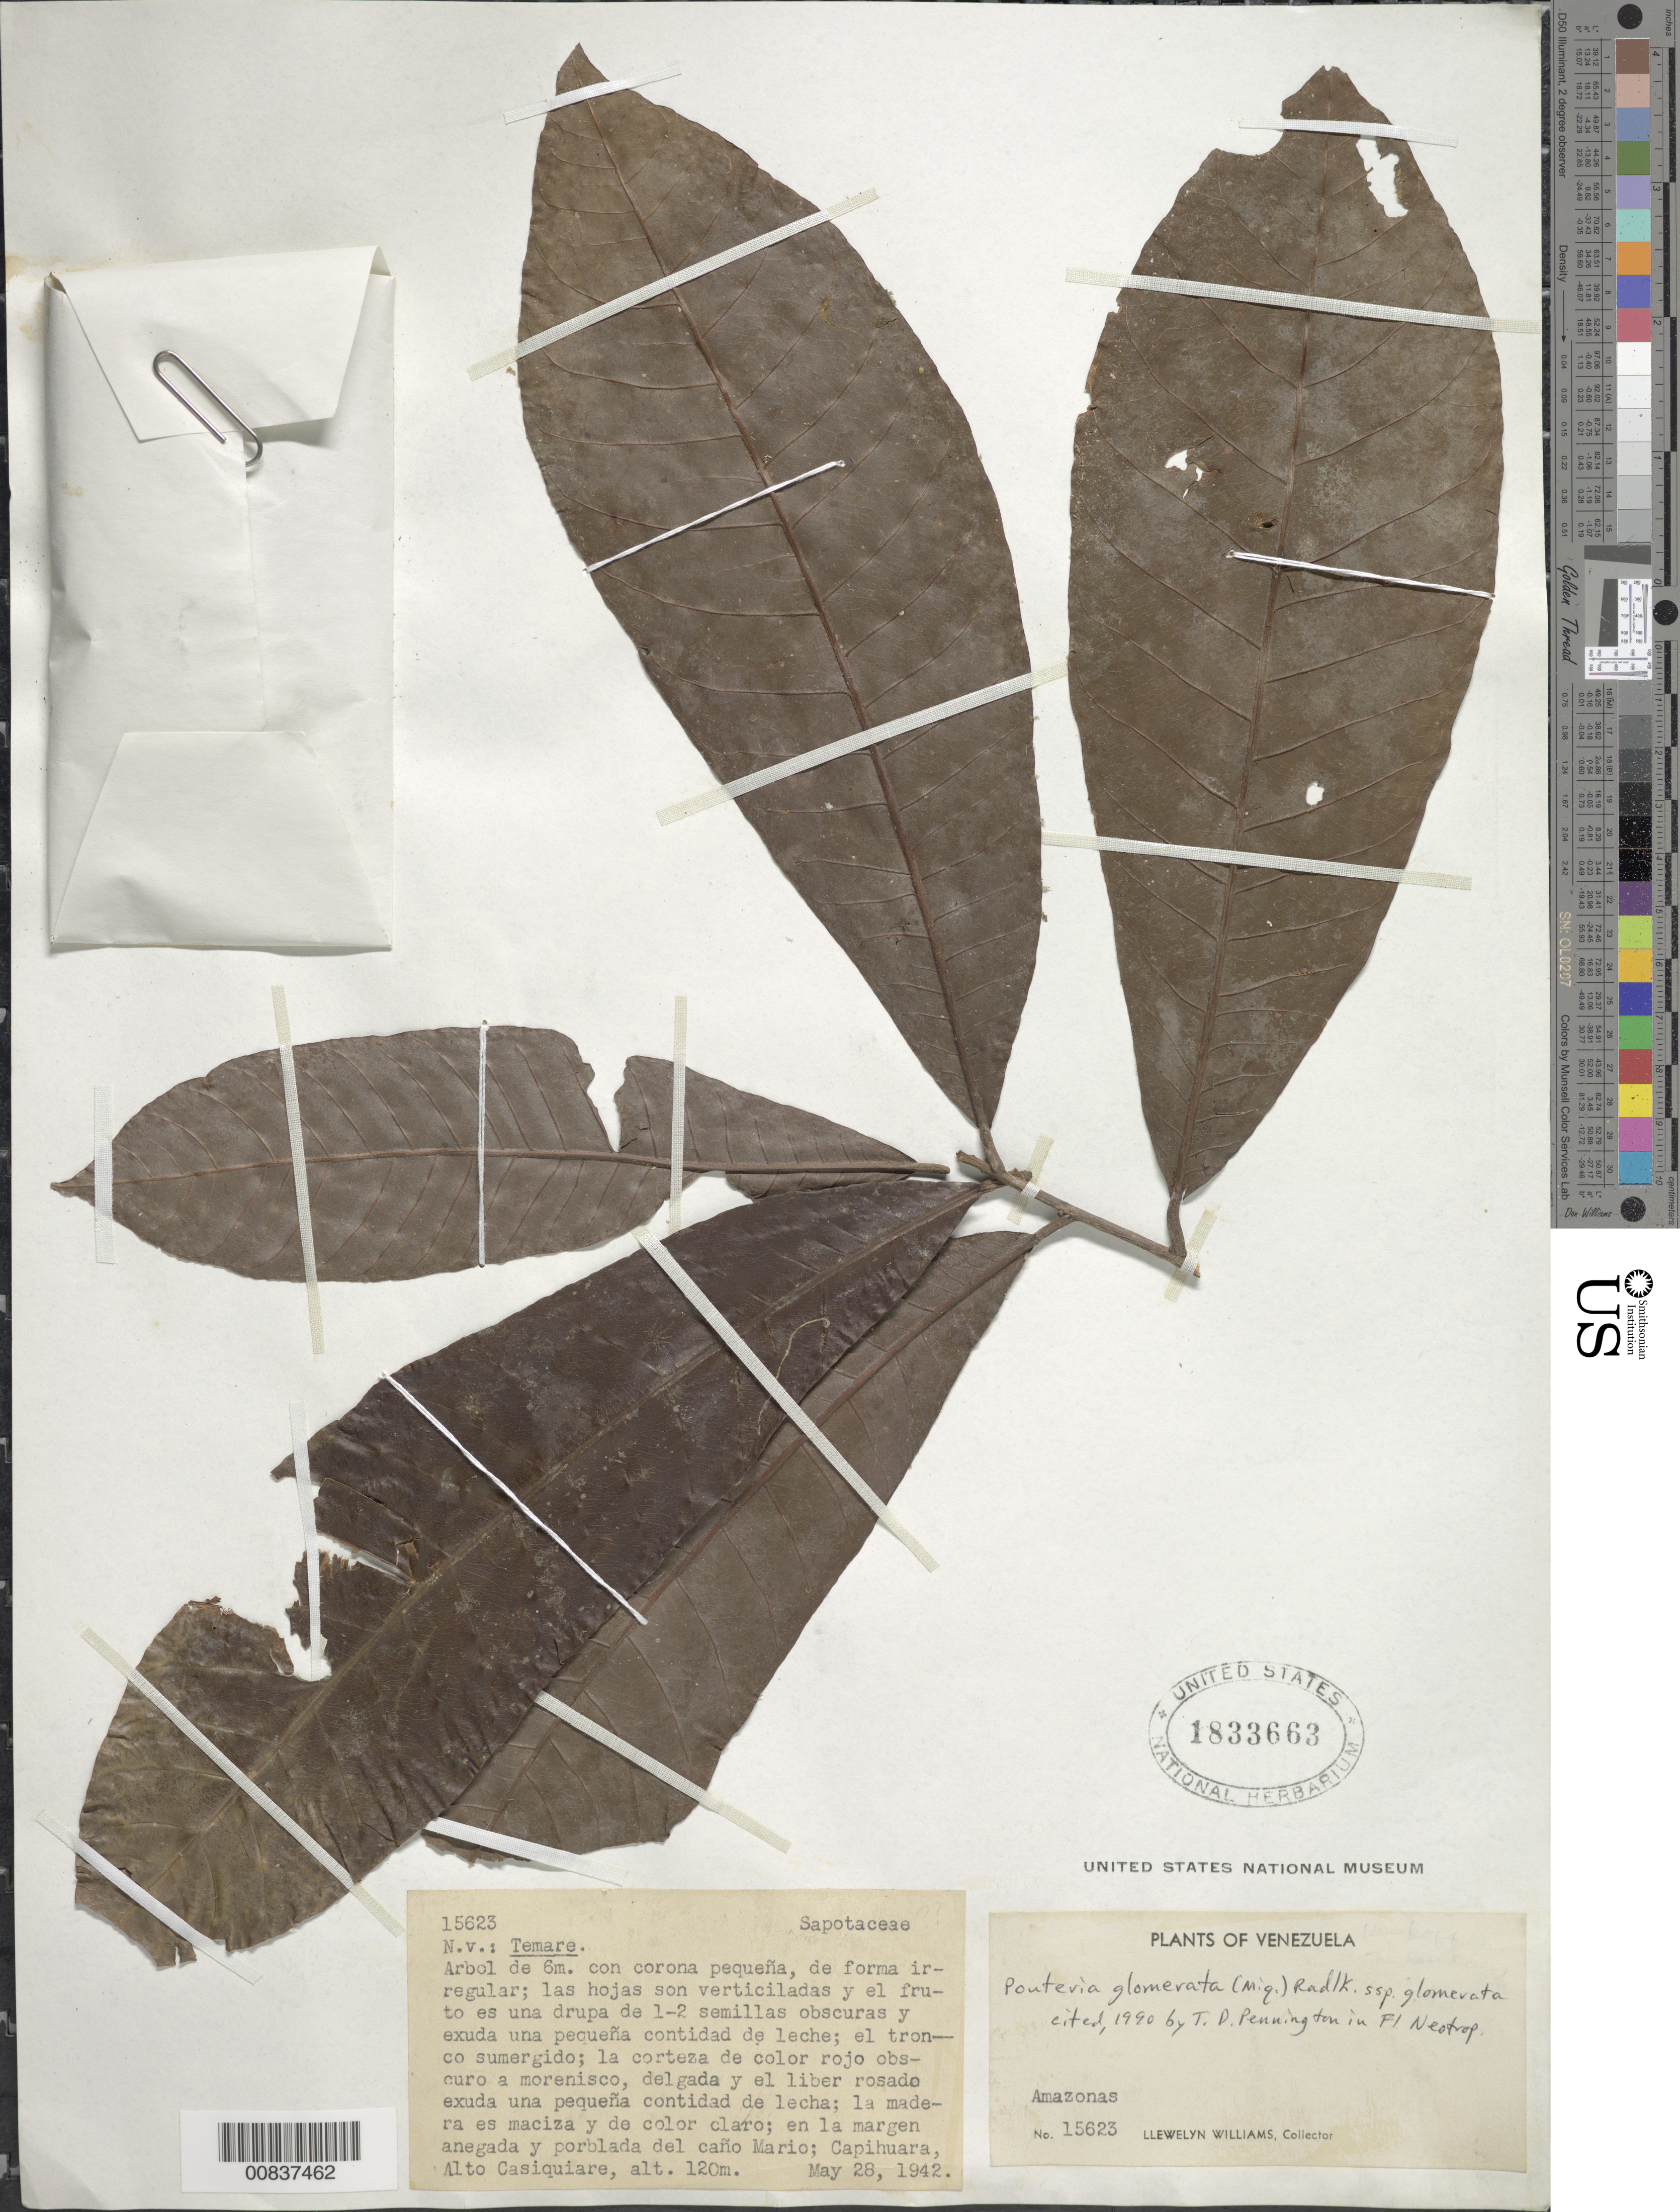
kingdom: Plantae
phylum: Tracheophyta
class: Magnoliopsida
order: Ericales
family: Sapotaceae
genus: Pouteria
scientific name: Pouteria glomerata subsp. glomerata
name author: (Miq.) Radlk.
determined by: Pennington, T. D., (K)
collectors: Ll. Williams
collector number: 15623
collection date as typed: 28-May-42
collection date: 1942-05-28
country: Venezuela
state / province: Amazonas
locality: Capihuara, Alto Casiquiare, Caño Marío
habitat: Margen anegada y poblada del cano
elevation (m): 120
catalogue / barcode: US 1833663